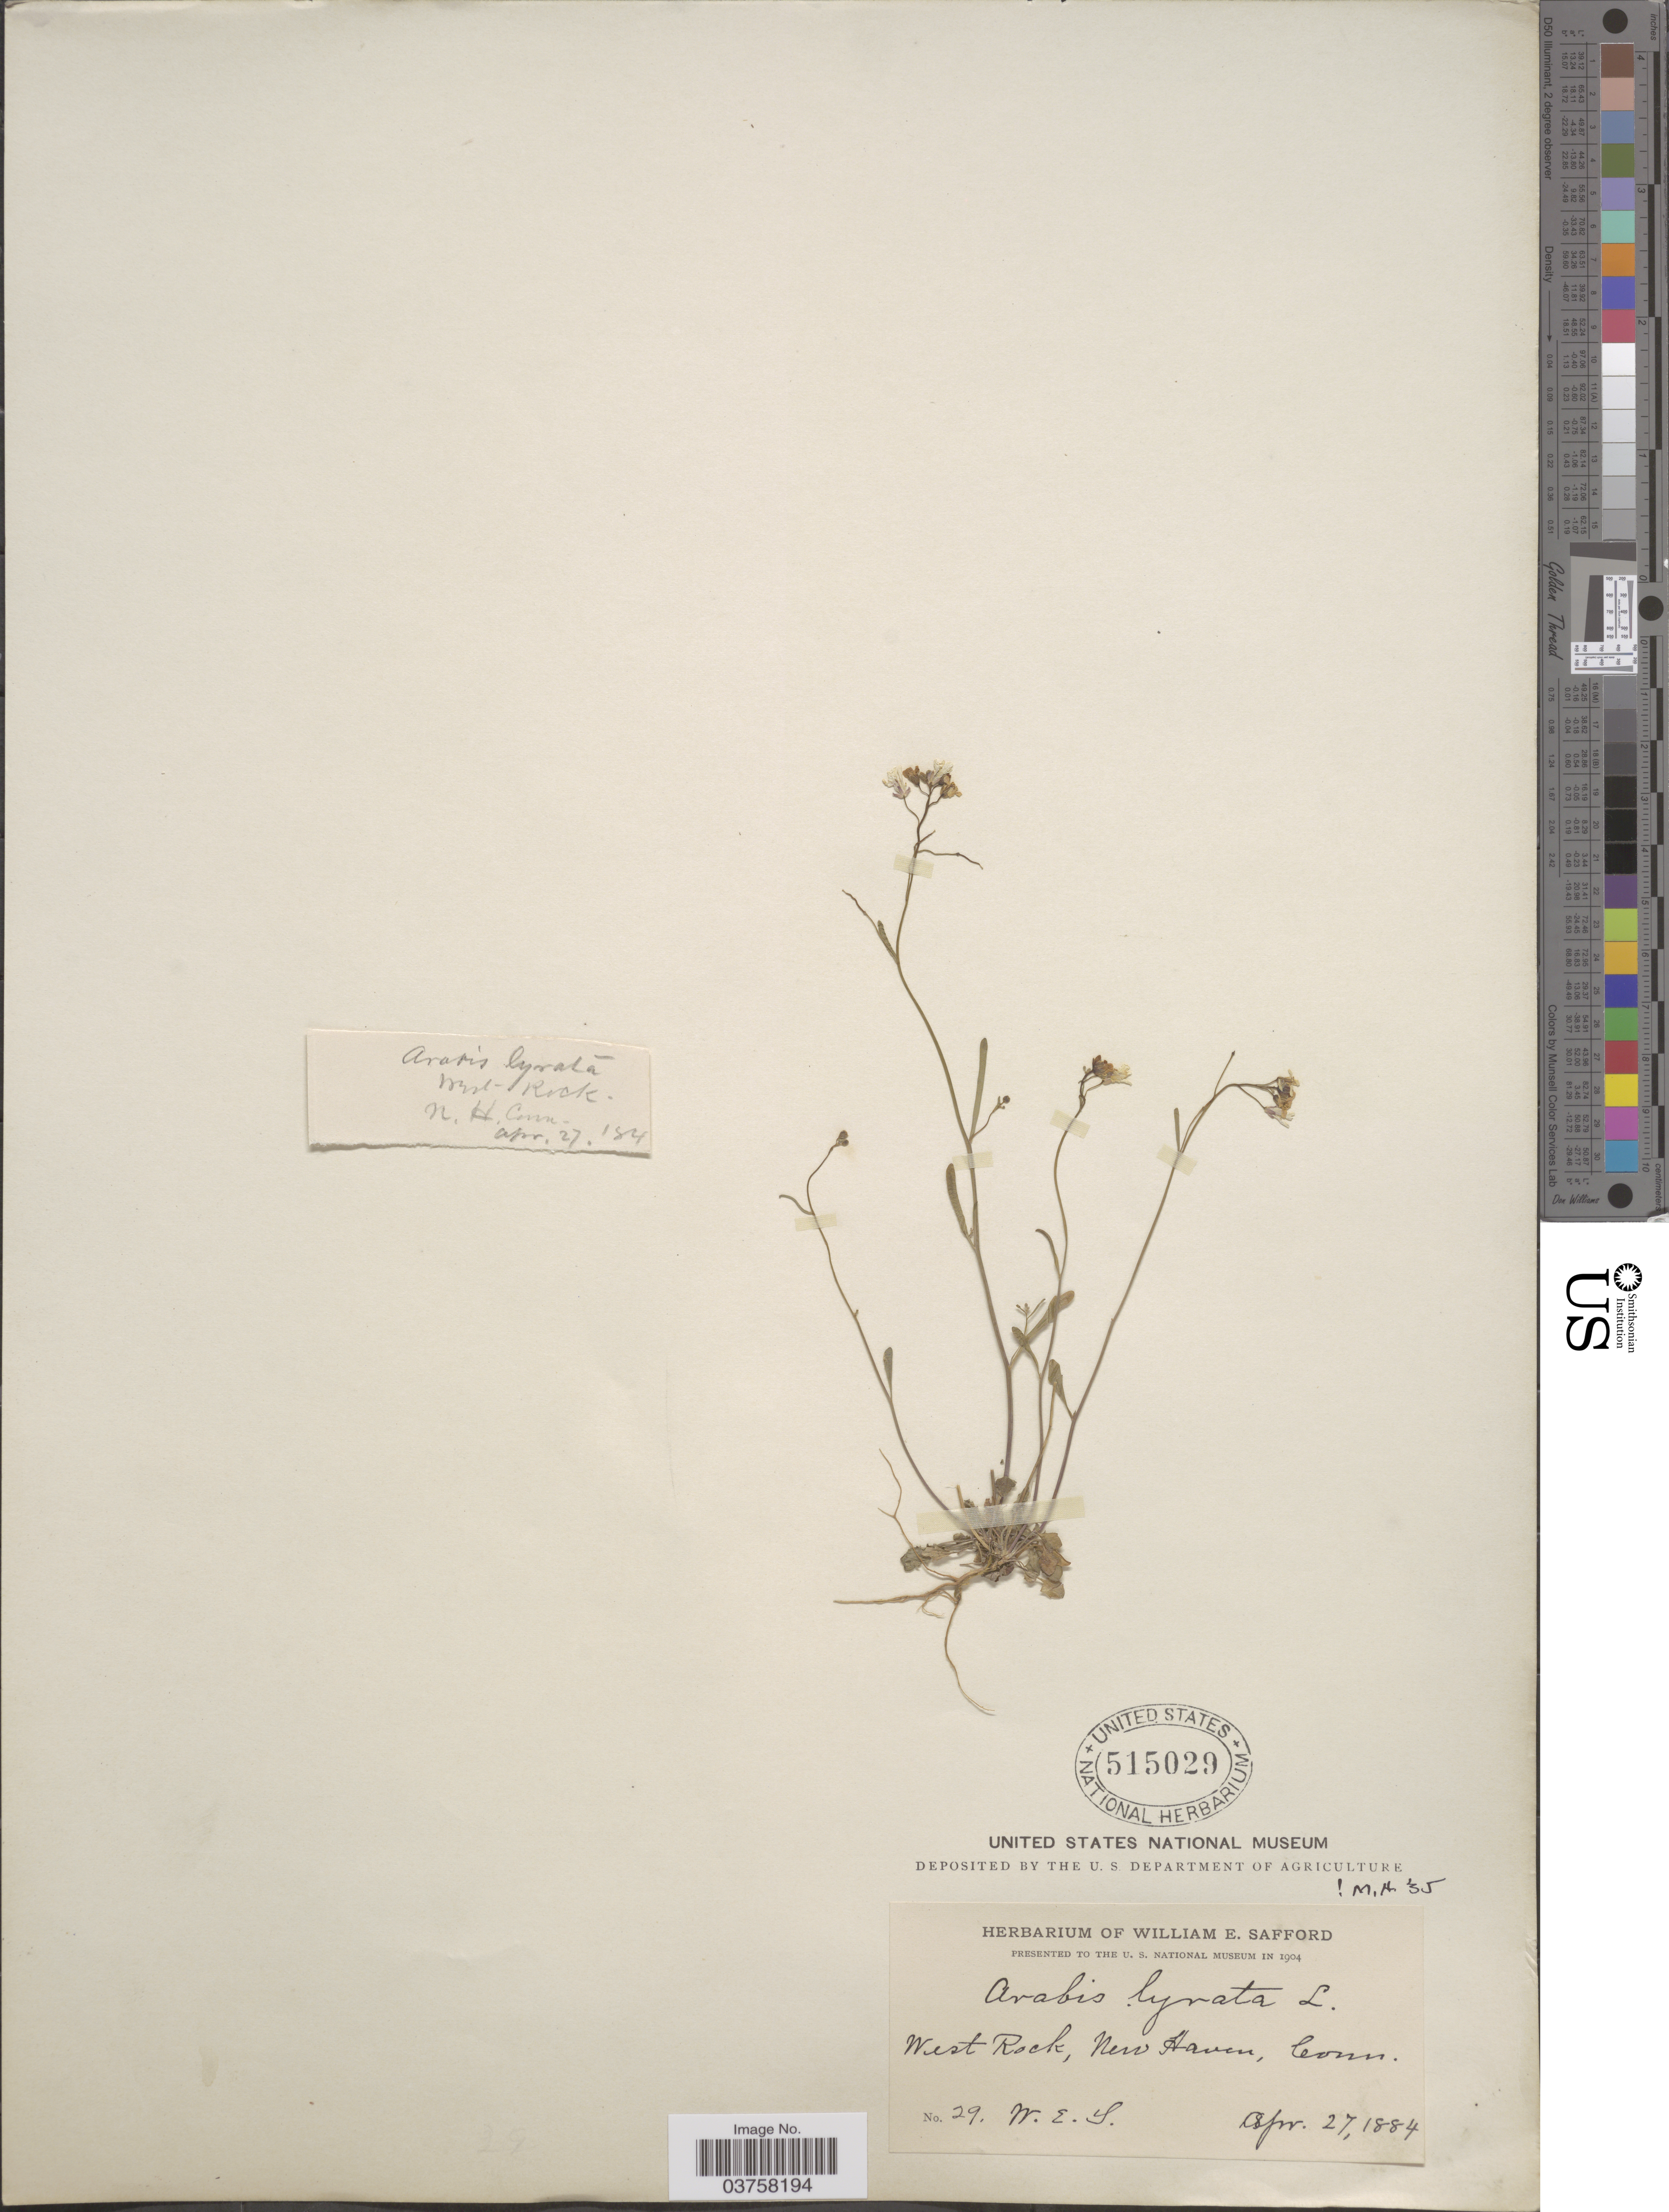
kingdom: Plantae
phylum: Tracheophyta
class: Magnoliopsida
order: Brassicales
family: Brassicaceae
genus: Arabis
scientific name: Arabis lyrata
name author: L.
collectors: W. E. Safford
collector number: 29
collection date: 1884-04-27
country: United States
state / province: Connecticut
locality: West Rock, New haven.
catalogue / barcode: US 515029